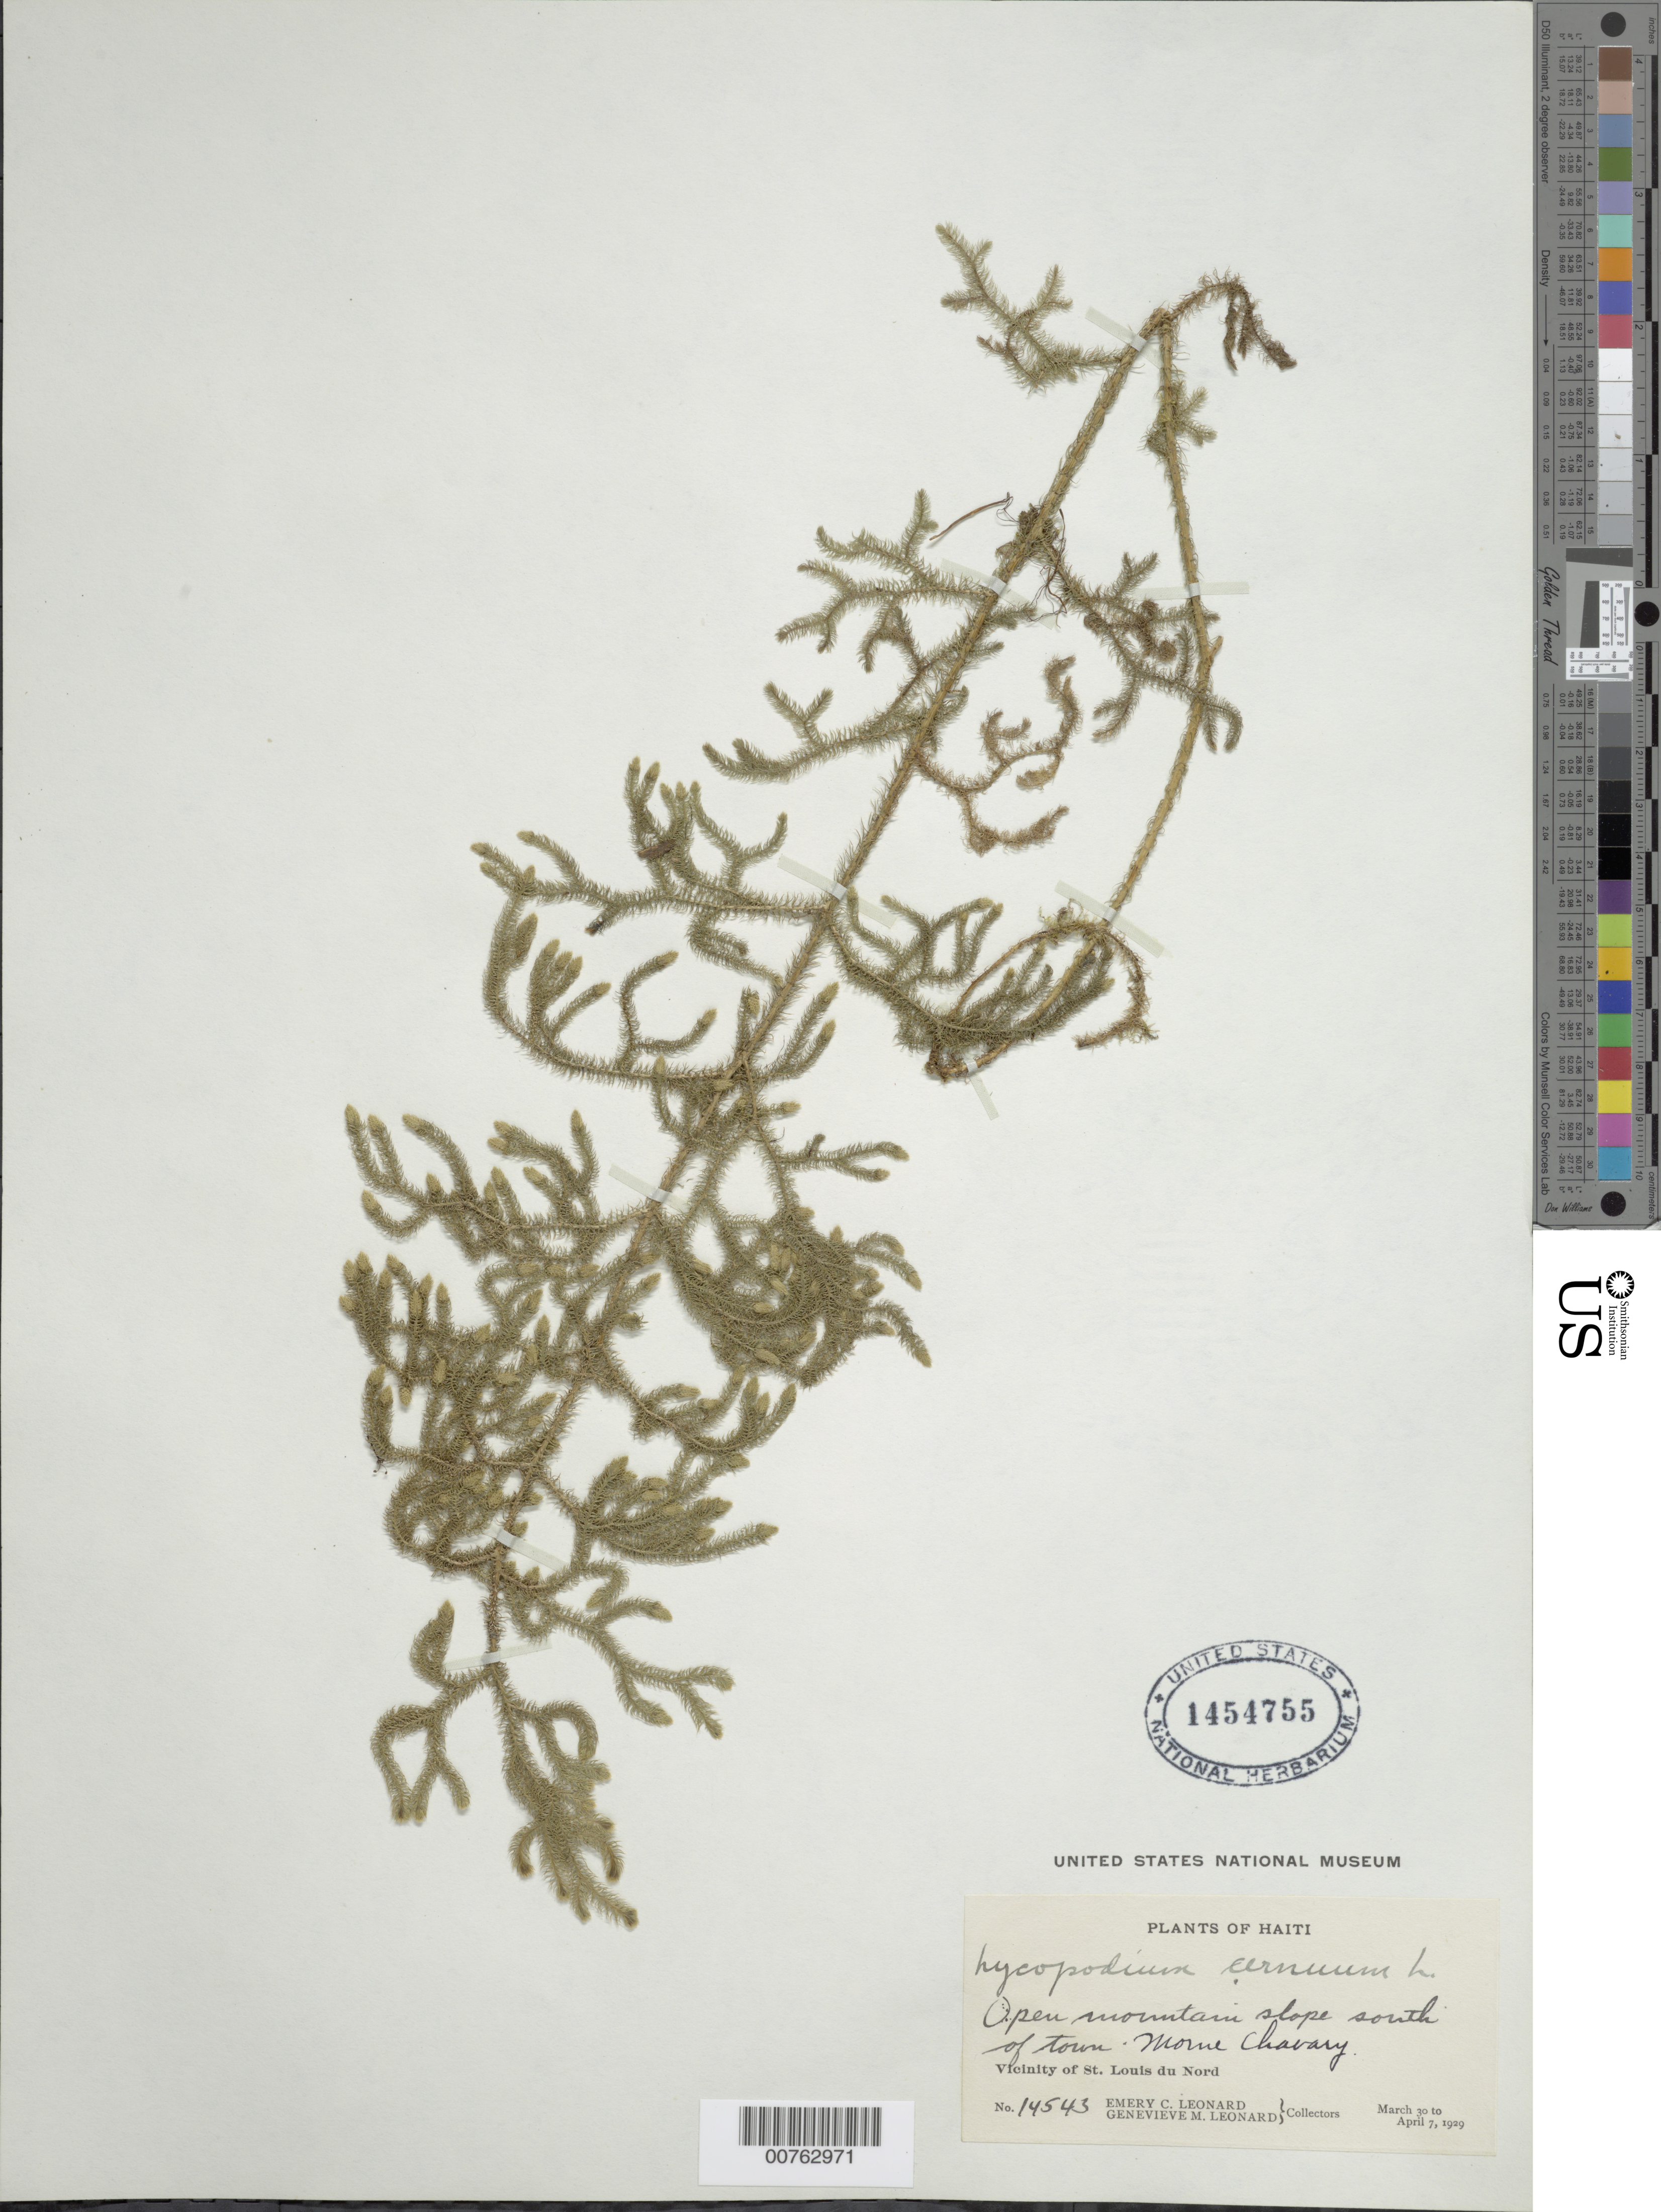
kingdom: Plantae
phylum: Tracheophyta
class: Lycopodiopsida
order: Lycopodiales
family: Lycopodiaceae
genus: Palhinhaea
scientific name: Palhinhaea cernua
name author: (L.) Vasc. & Franco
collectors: E. C. Leonard & G. M. Leonard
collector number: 14543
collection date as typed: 30 Mar 1929 to 07 Apr 1929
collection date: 1929-03-30/1929-04-07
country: Haiti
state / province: Nord-Óuest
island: Hispaniola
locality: Vicinity of St. Louis de Nord. Mome Chavary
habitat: Open mountain slope south of town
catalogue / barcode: US 1454755